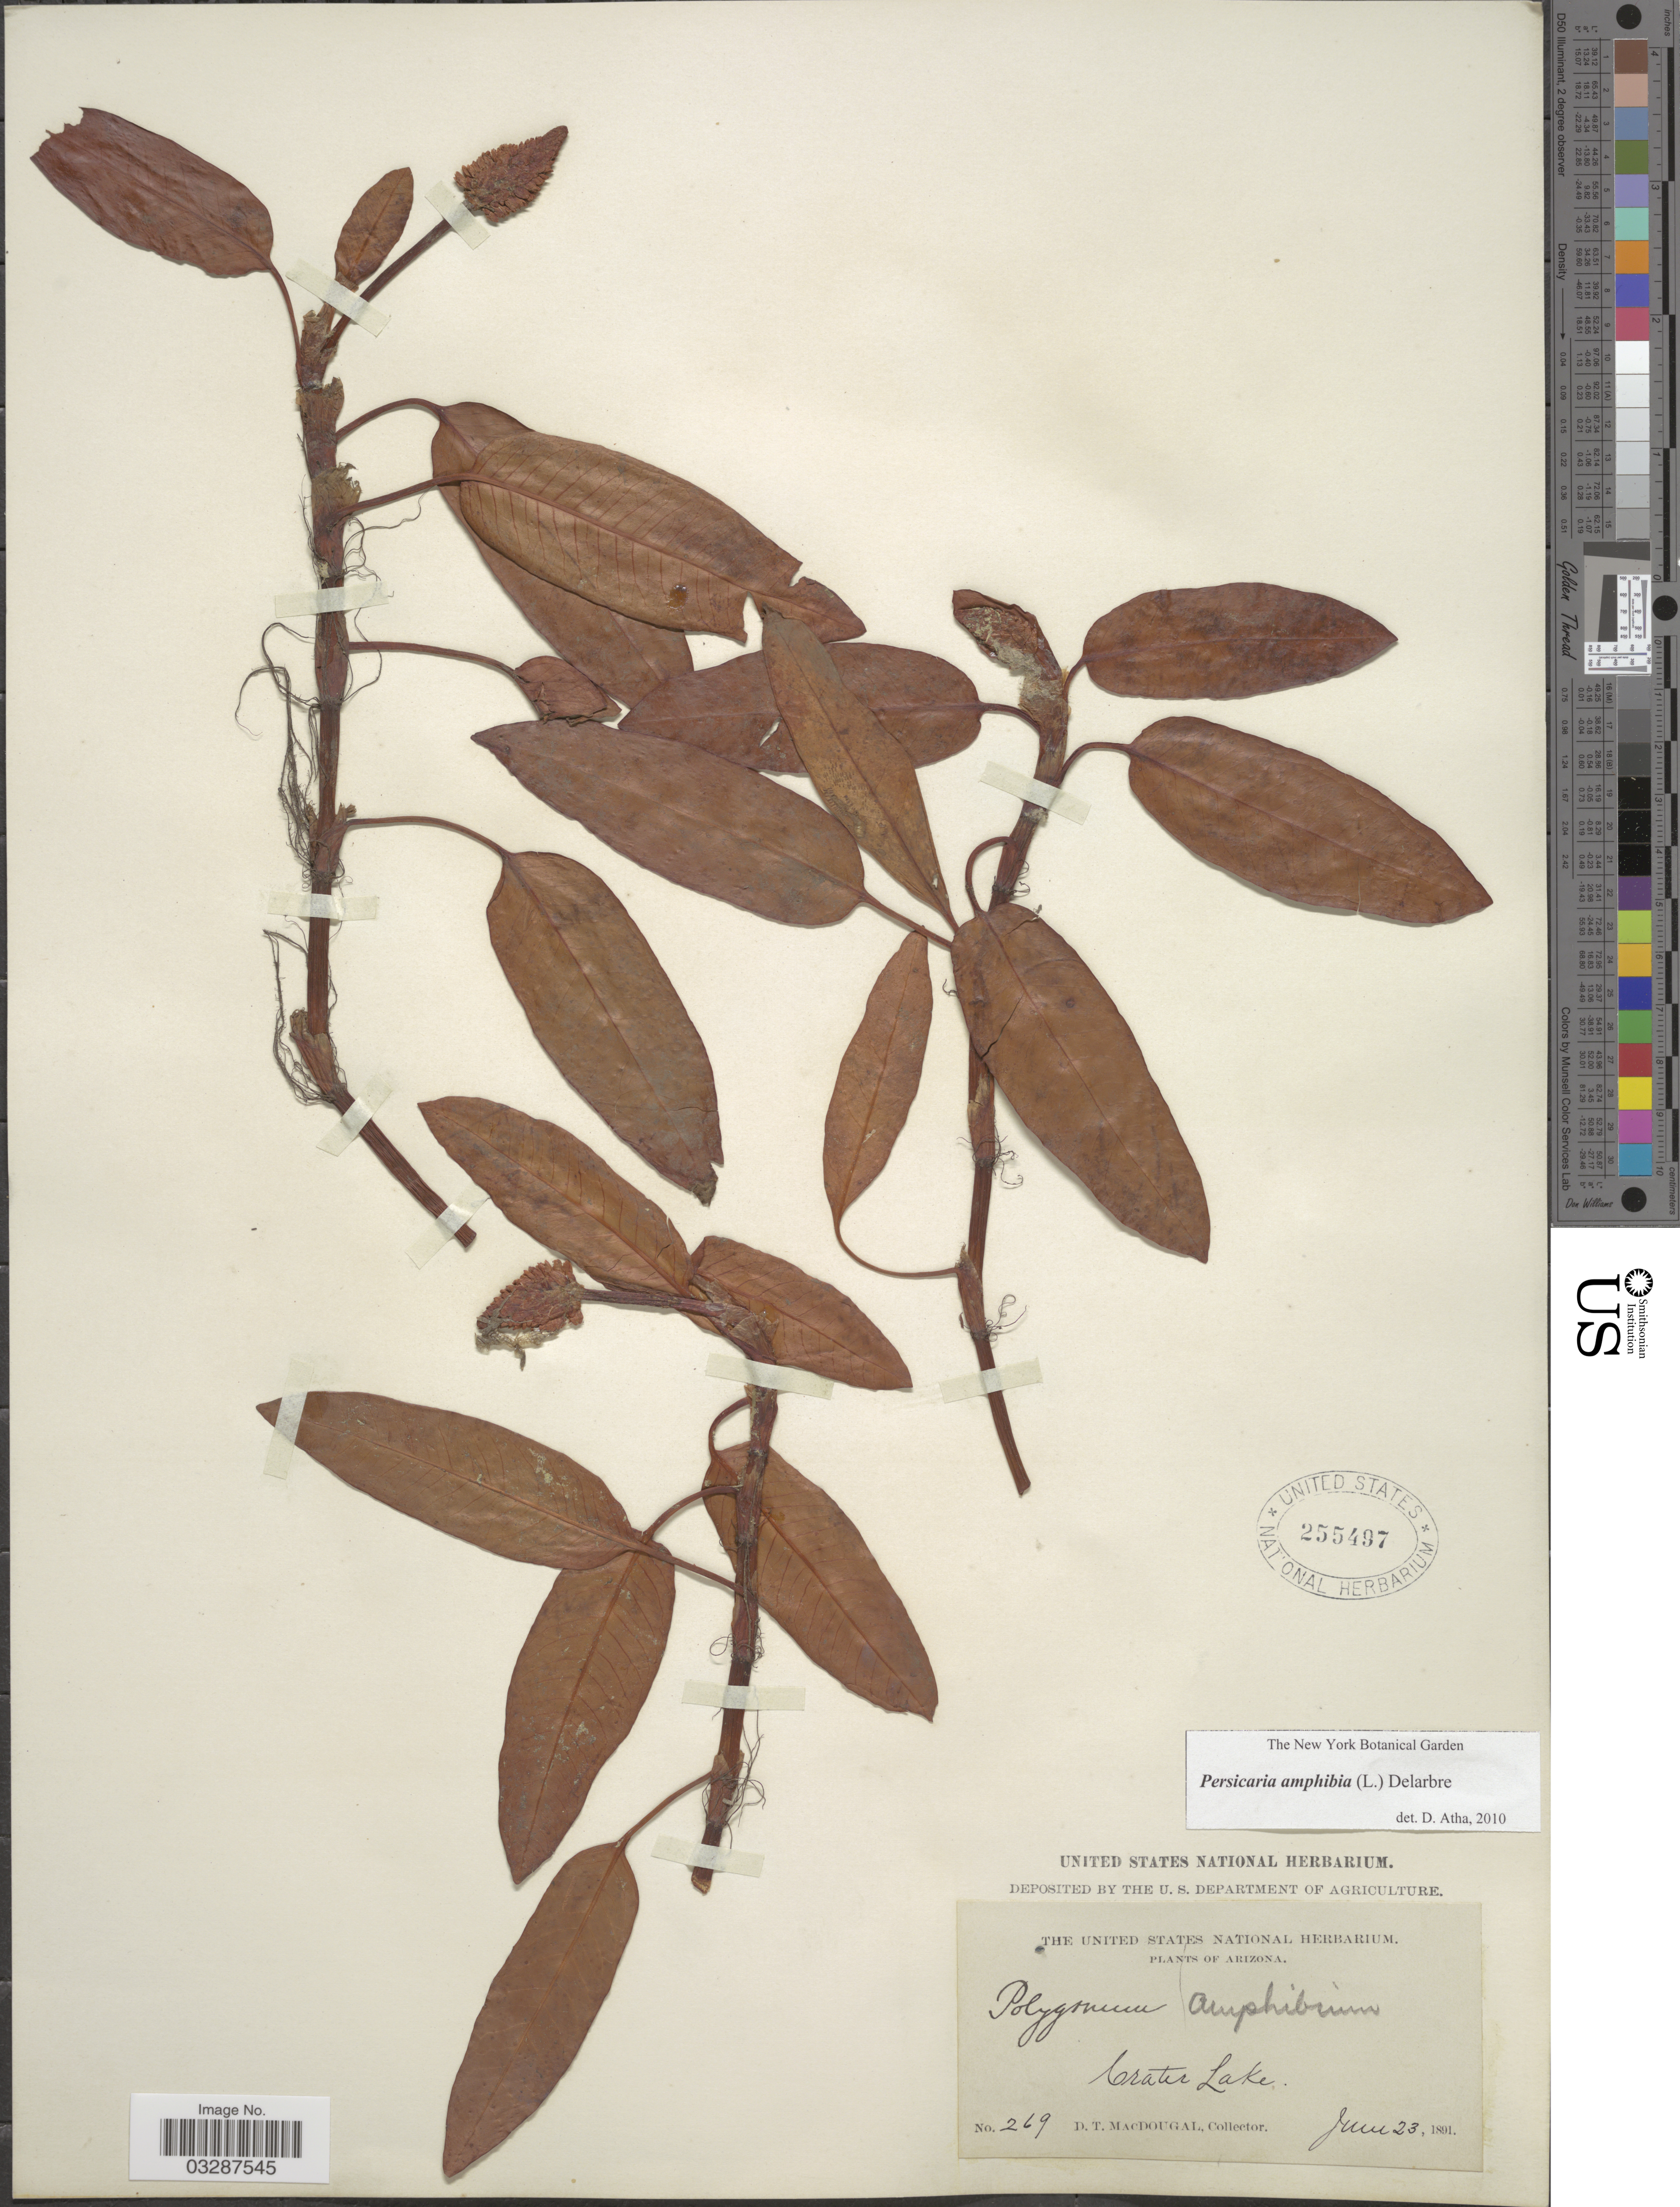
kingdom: Plantae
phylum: Tracheophyta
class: Magnoliopsida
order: Caryophyllales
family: Polygonaceae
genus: Persicaria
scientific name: Persicaria amphibia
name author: (L.) Delarbre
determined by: Atha, D. E.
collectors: D. T. MacDougal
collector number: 269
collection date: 1891-06-23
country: United States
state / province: Arizona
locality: Crater Lake.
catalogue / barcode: US 255497